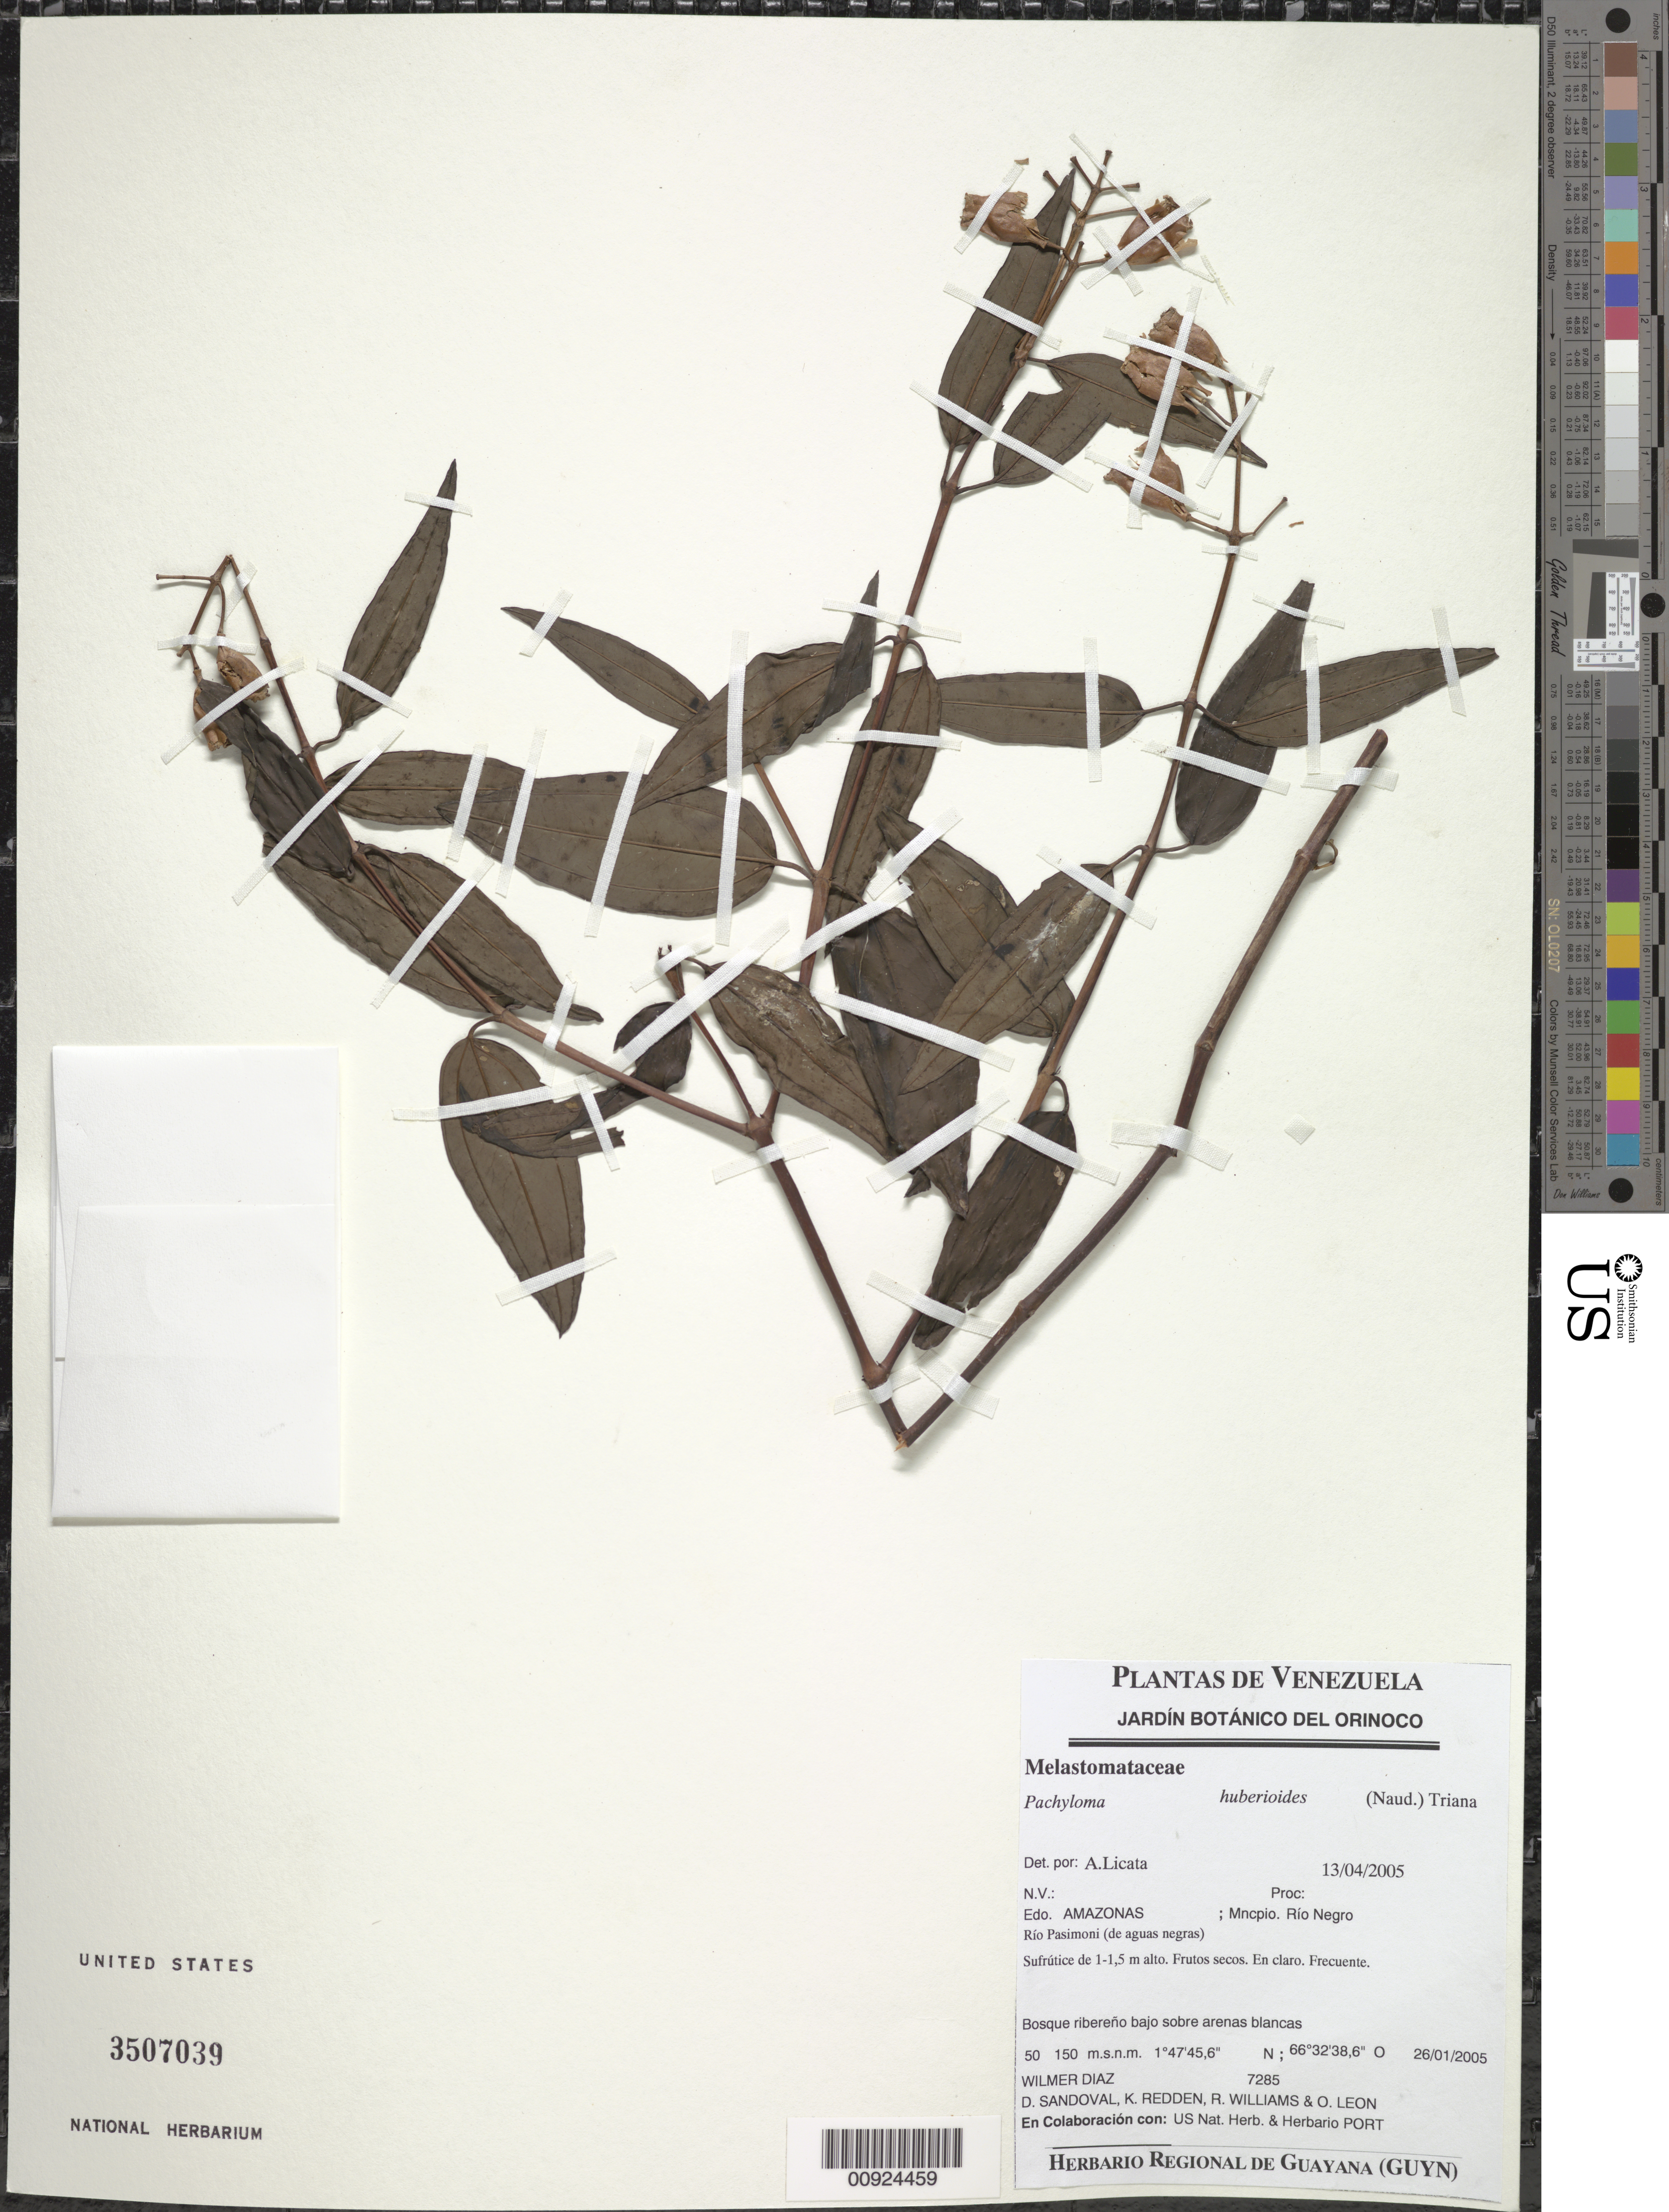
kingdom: Plantae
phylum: Tracheophyta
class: Magnoliopsida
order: Myrtales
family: Melastomataceae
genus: Pachyloma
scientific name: Pachyloma huberioides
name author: (Naudin) Triana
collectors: W. Díaz P., D. Sandoval, K. M. Redden, R. Williams & O. León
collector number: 7285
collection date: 2005-01-26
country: Venezuela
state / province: Amazonas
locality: Edo. Amazonas; Mncpio. Río Negro. Río Pasimoni (de aguas negras).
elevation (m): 50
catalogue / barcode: US 3507039